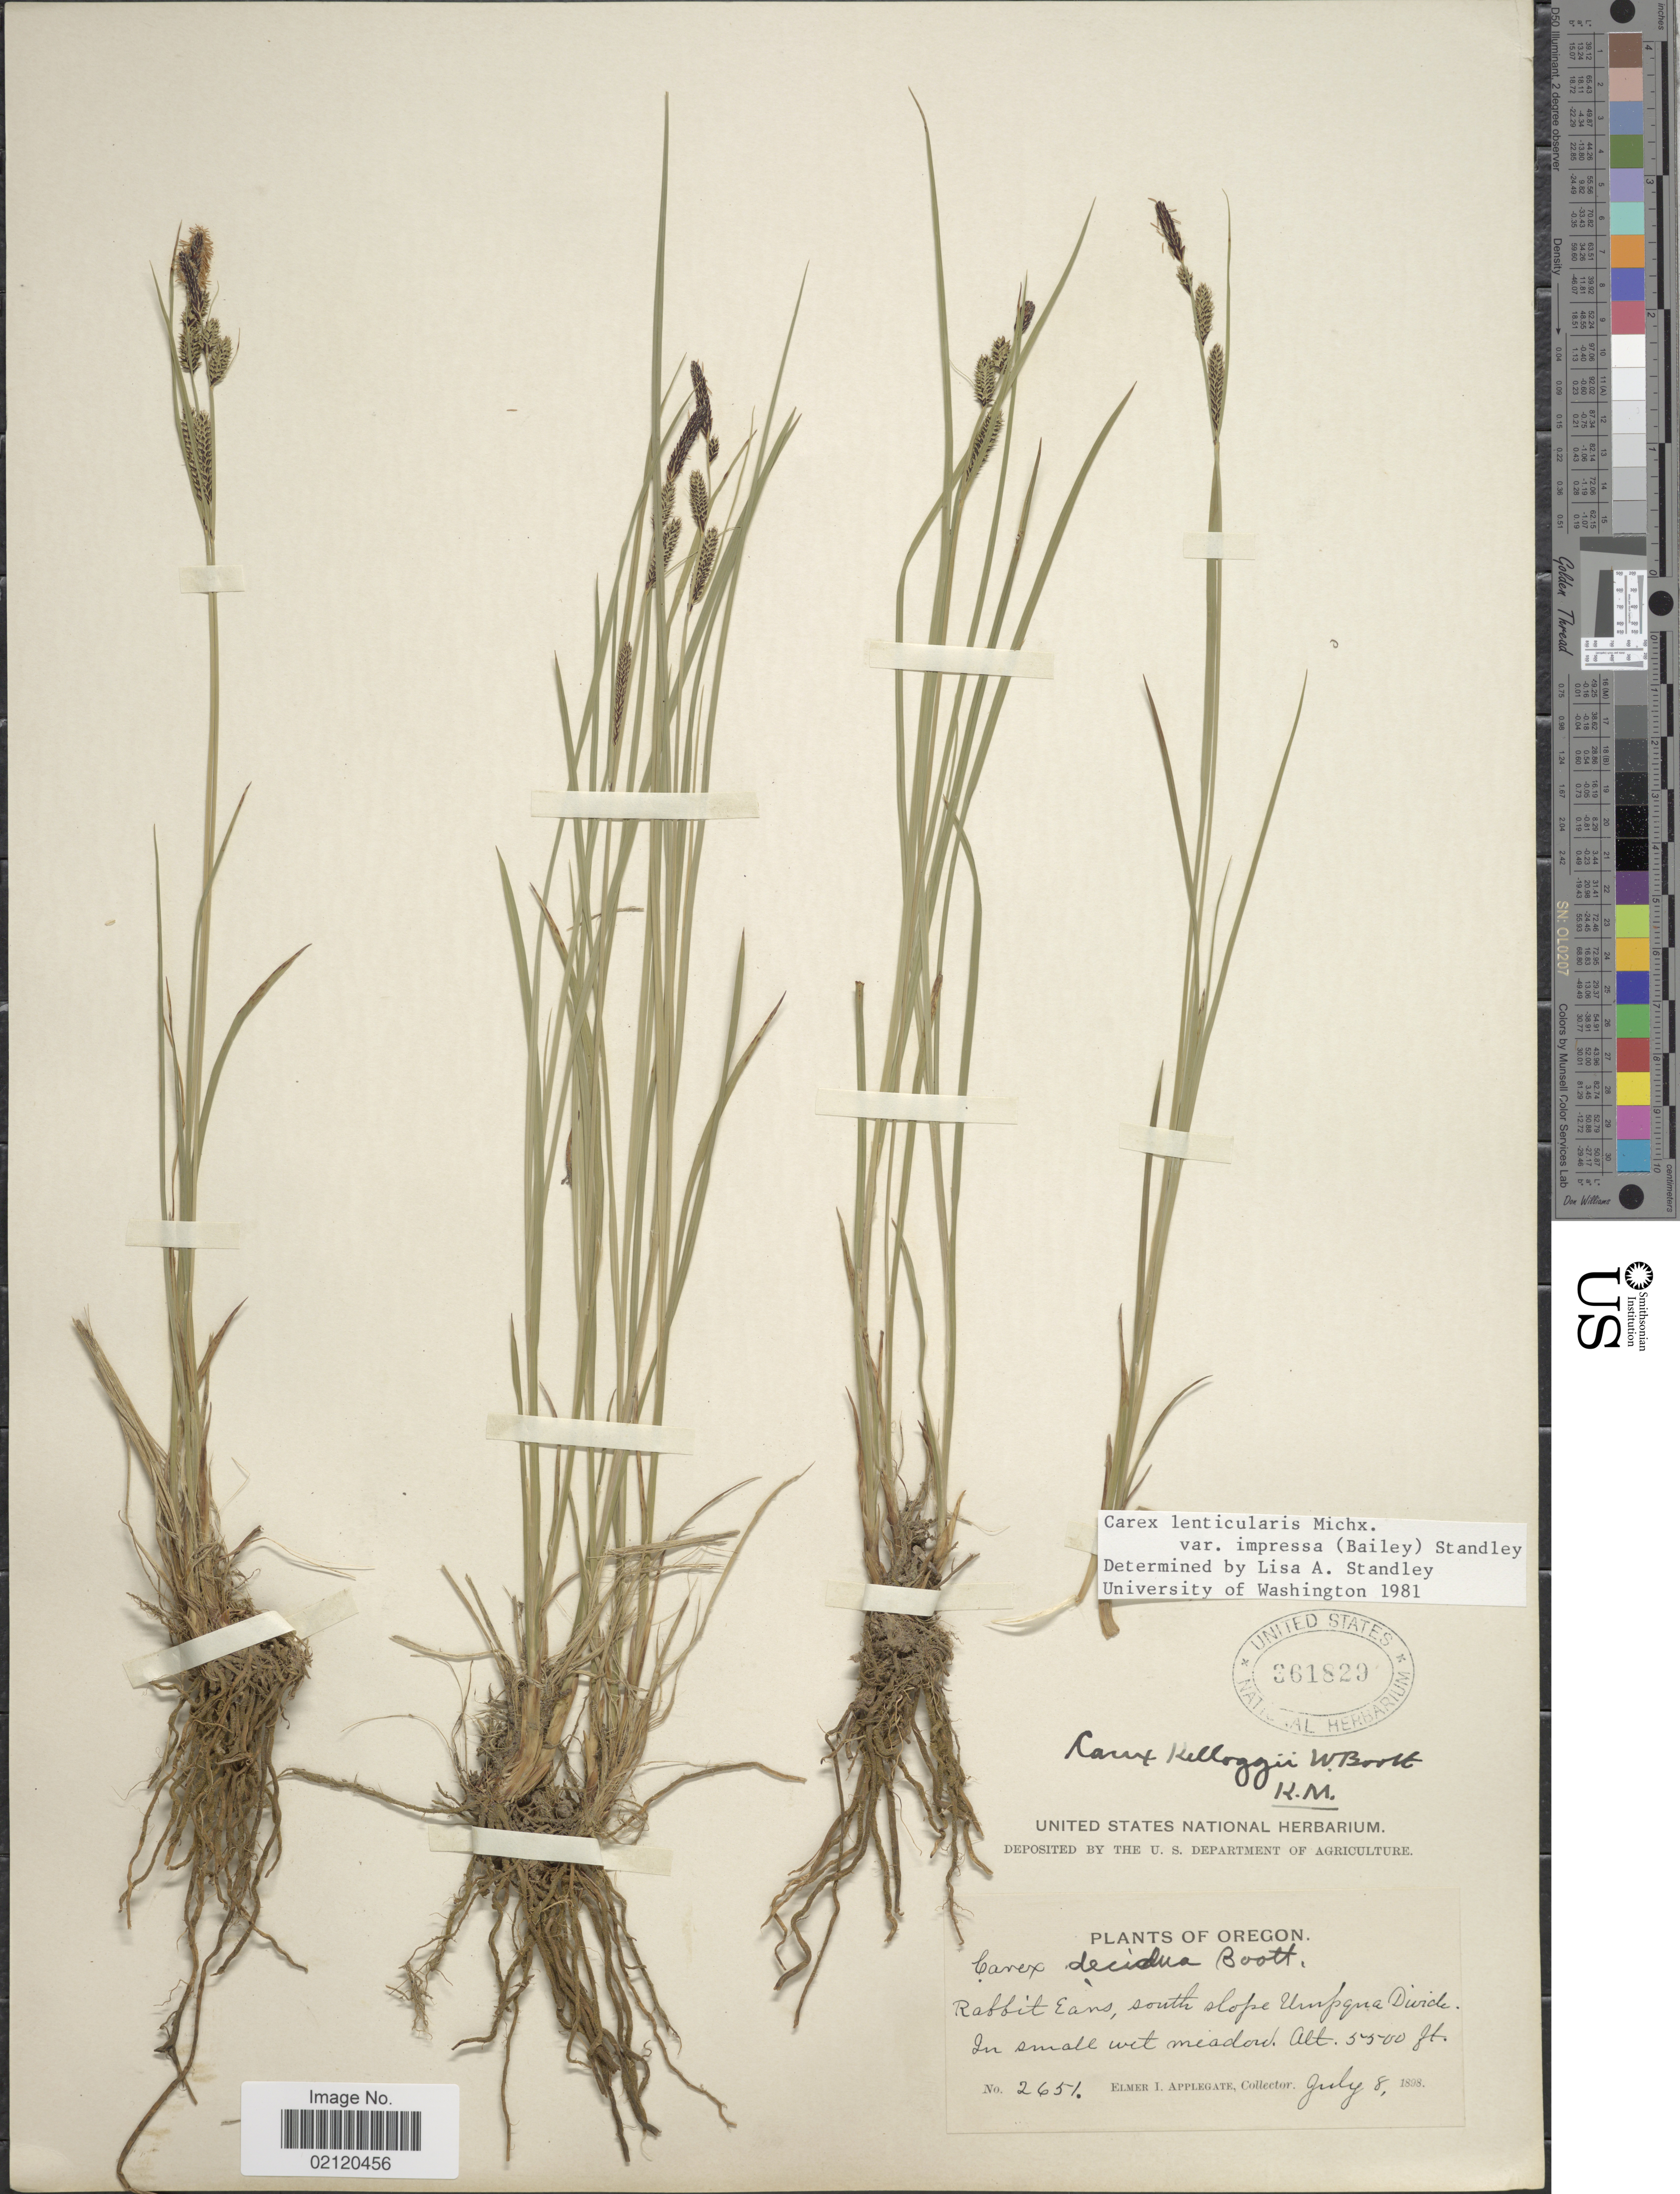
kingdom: Plantae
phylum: Tracheophyta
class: Liliopsida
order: Poales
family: Cyperaceae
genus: Carex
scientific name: Carex kelloggii var. impressa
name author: (L.H. Bailey) B.L. Wilson & Otting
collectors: E. I. Applegate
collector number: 2651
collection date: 1898-07-08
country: United States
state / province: Oregon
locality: Rabbit ears, south slope of Umpqua Divide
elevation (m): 1676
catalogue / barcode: US 361829